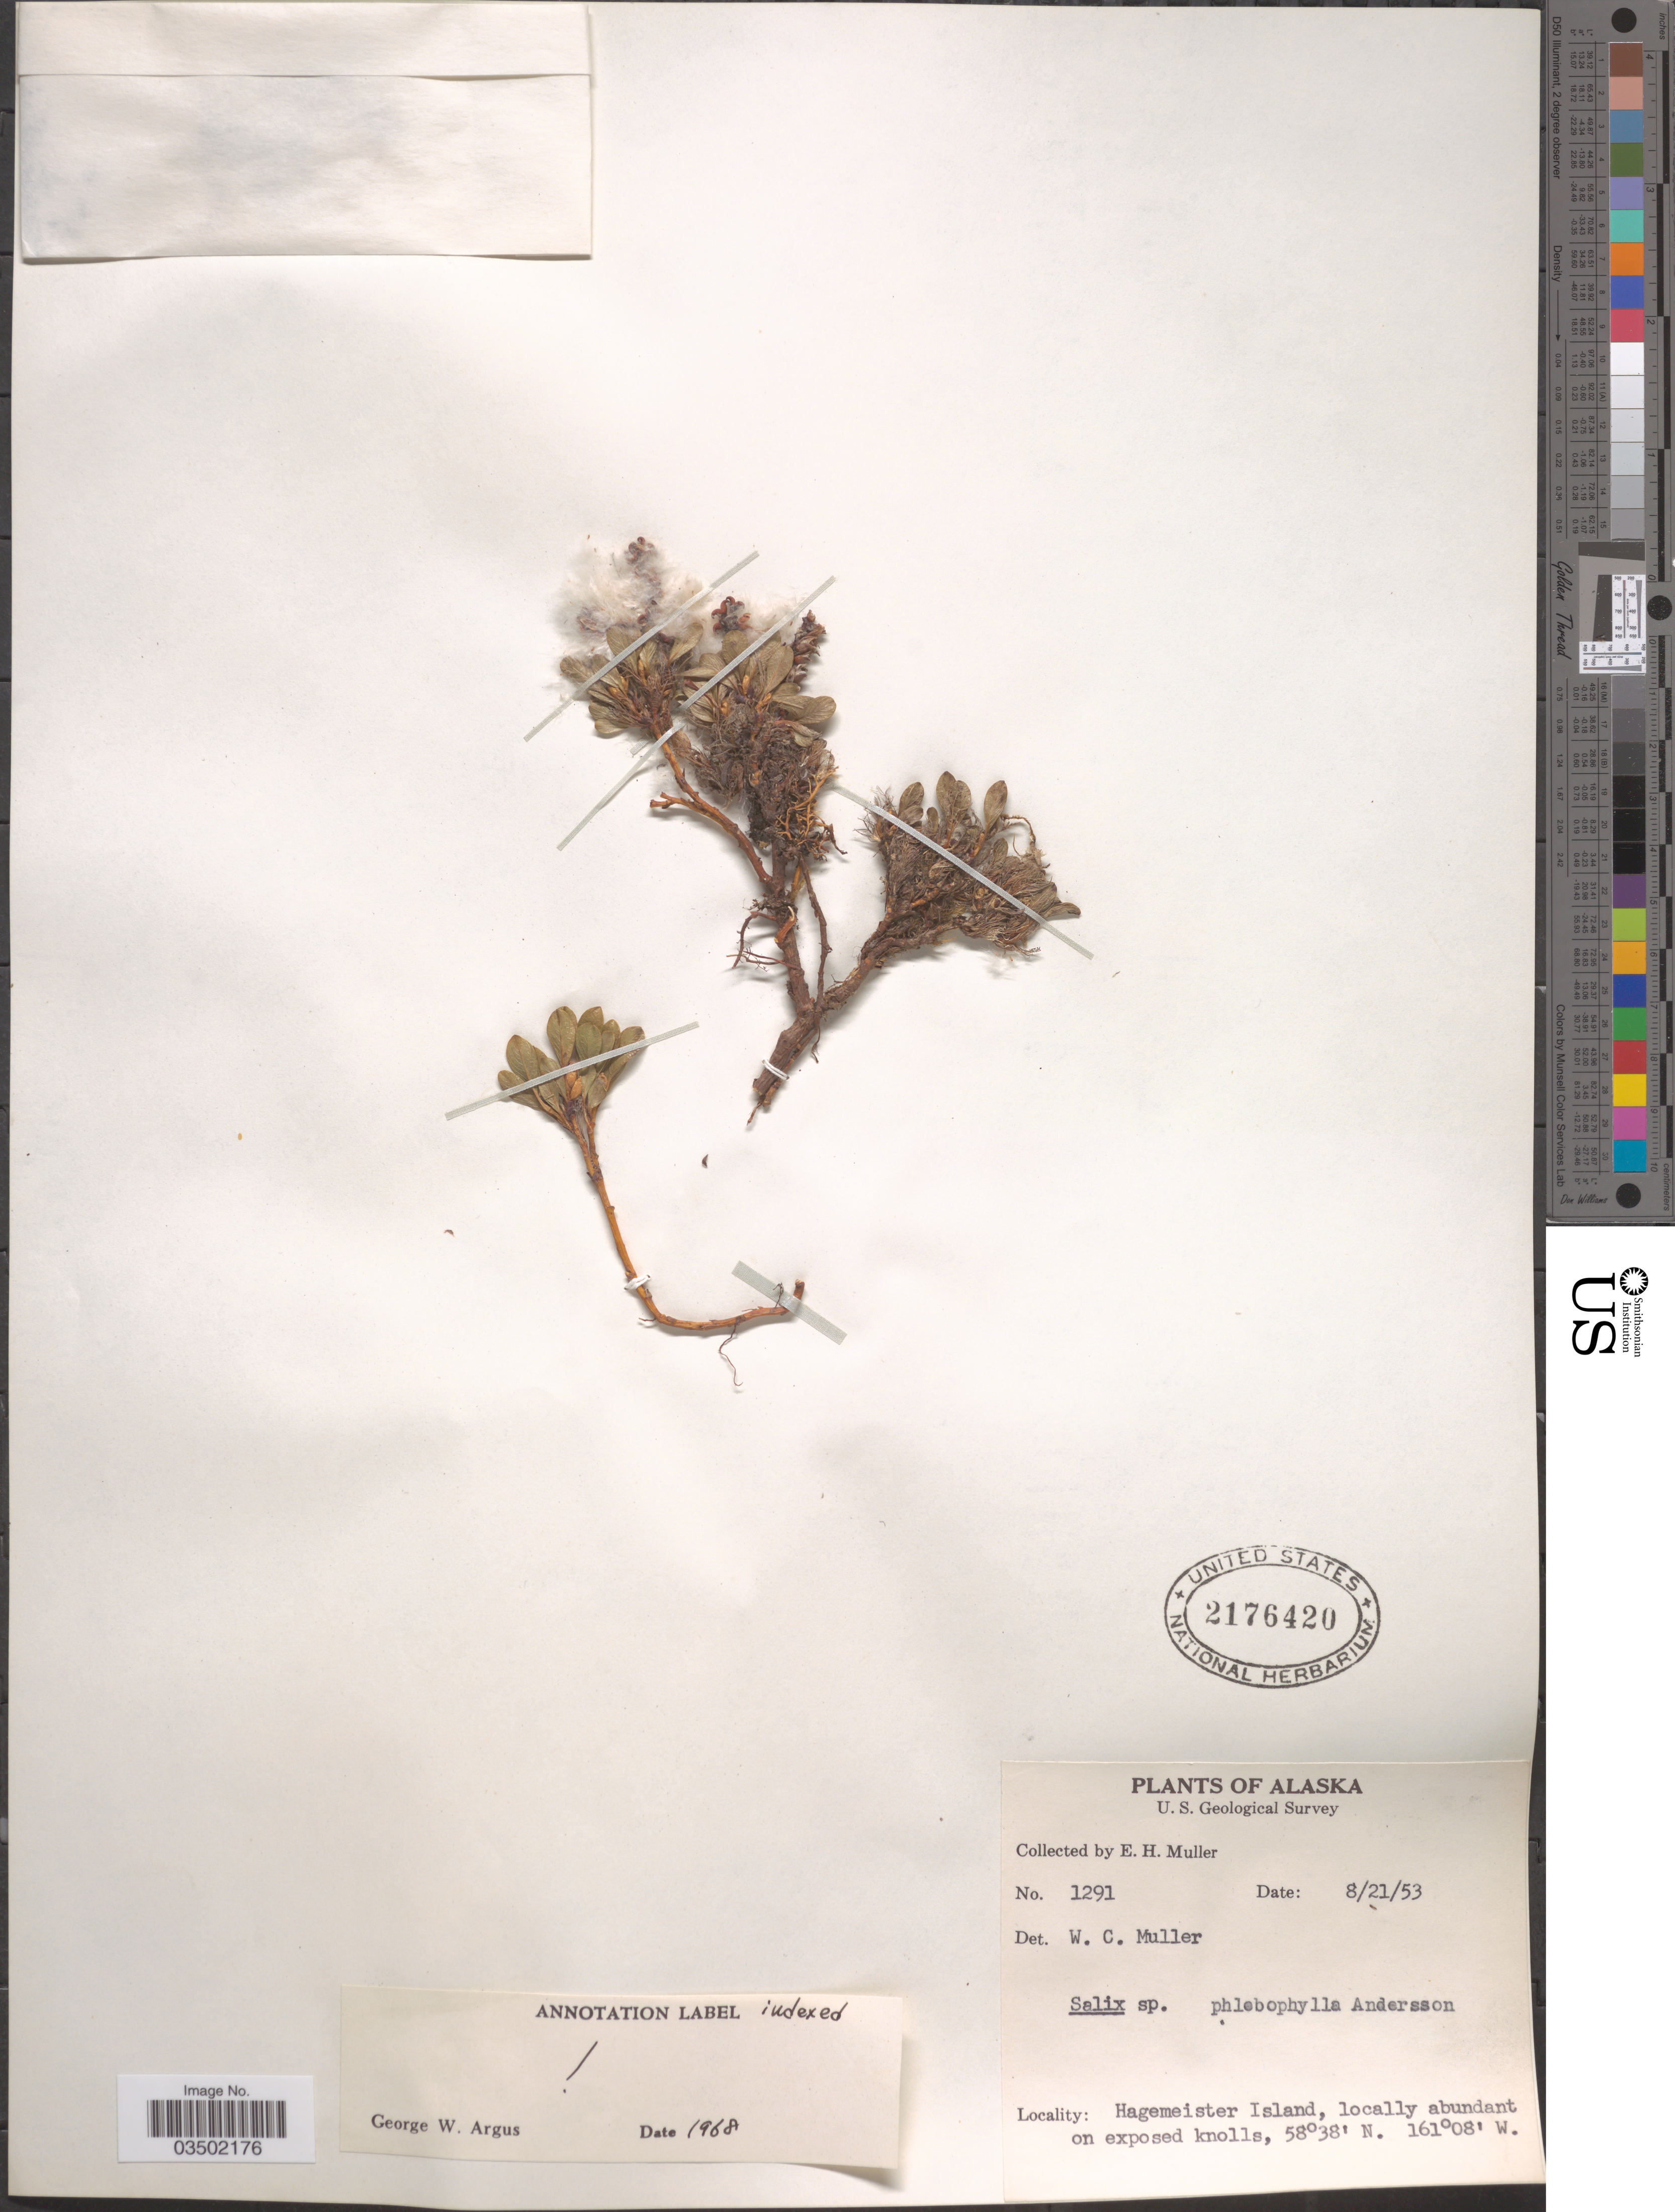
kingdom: Plantae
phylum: Tracheophyta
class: Magnoliopsida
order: Malpighiales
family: Salicaceae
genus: Salix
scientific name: Salix phlebophylla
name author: Andersson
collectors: E. H. Muller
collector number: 1291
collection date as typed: Transcribed d/m/y: 21/8/53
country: United States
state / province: Alaska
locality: Hagemeister Island.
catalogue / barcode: US 2176420